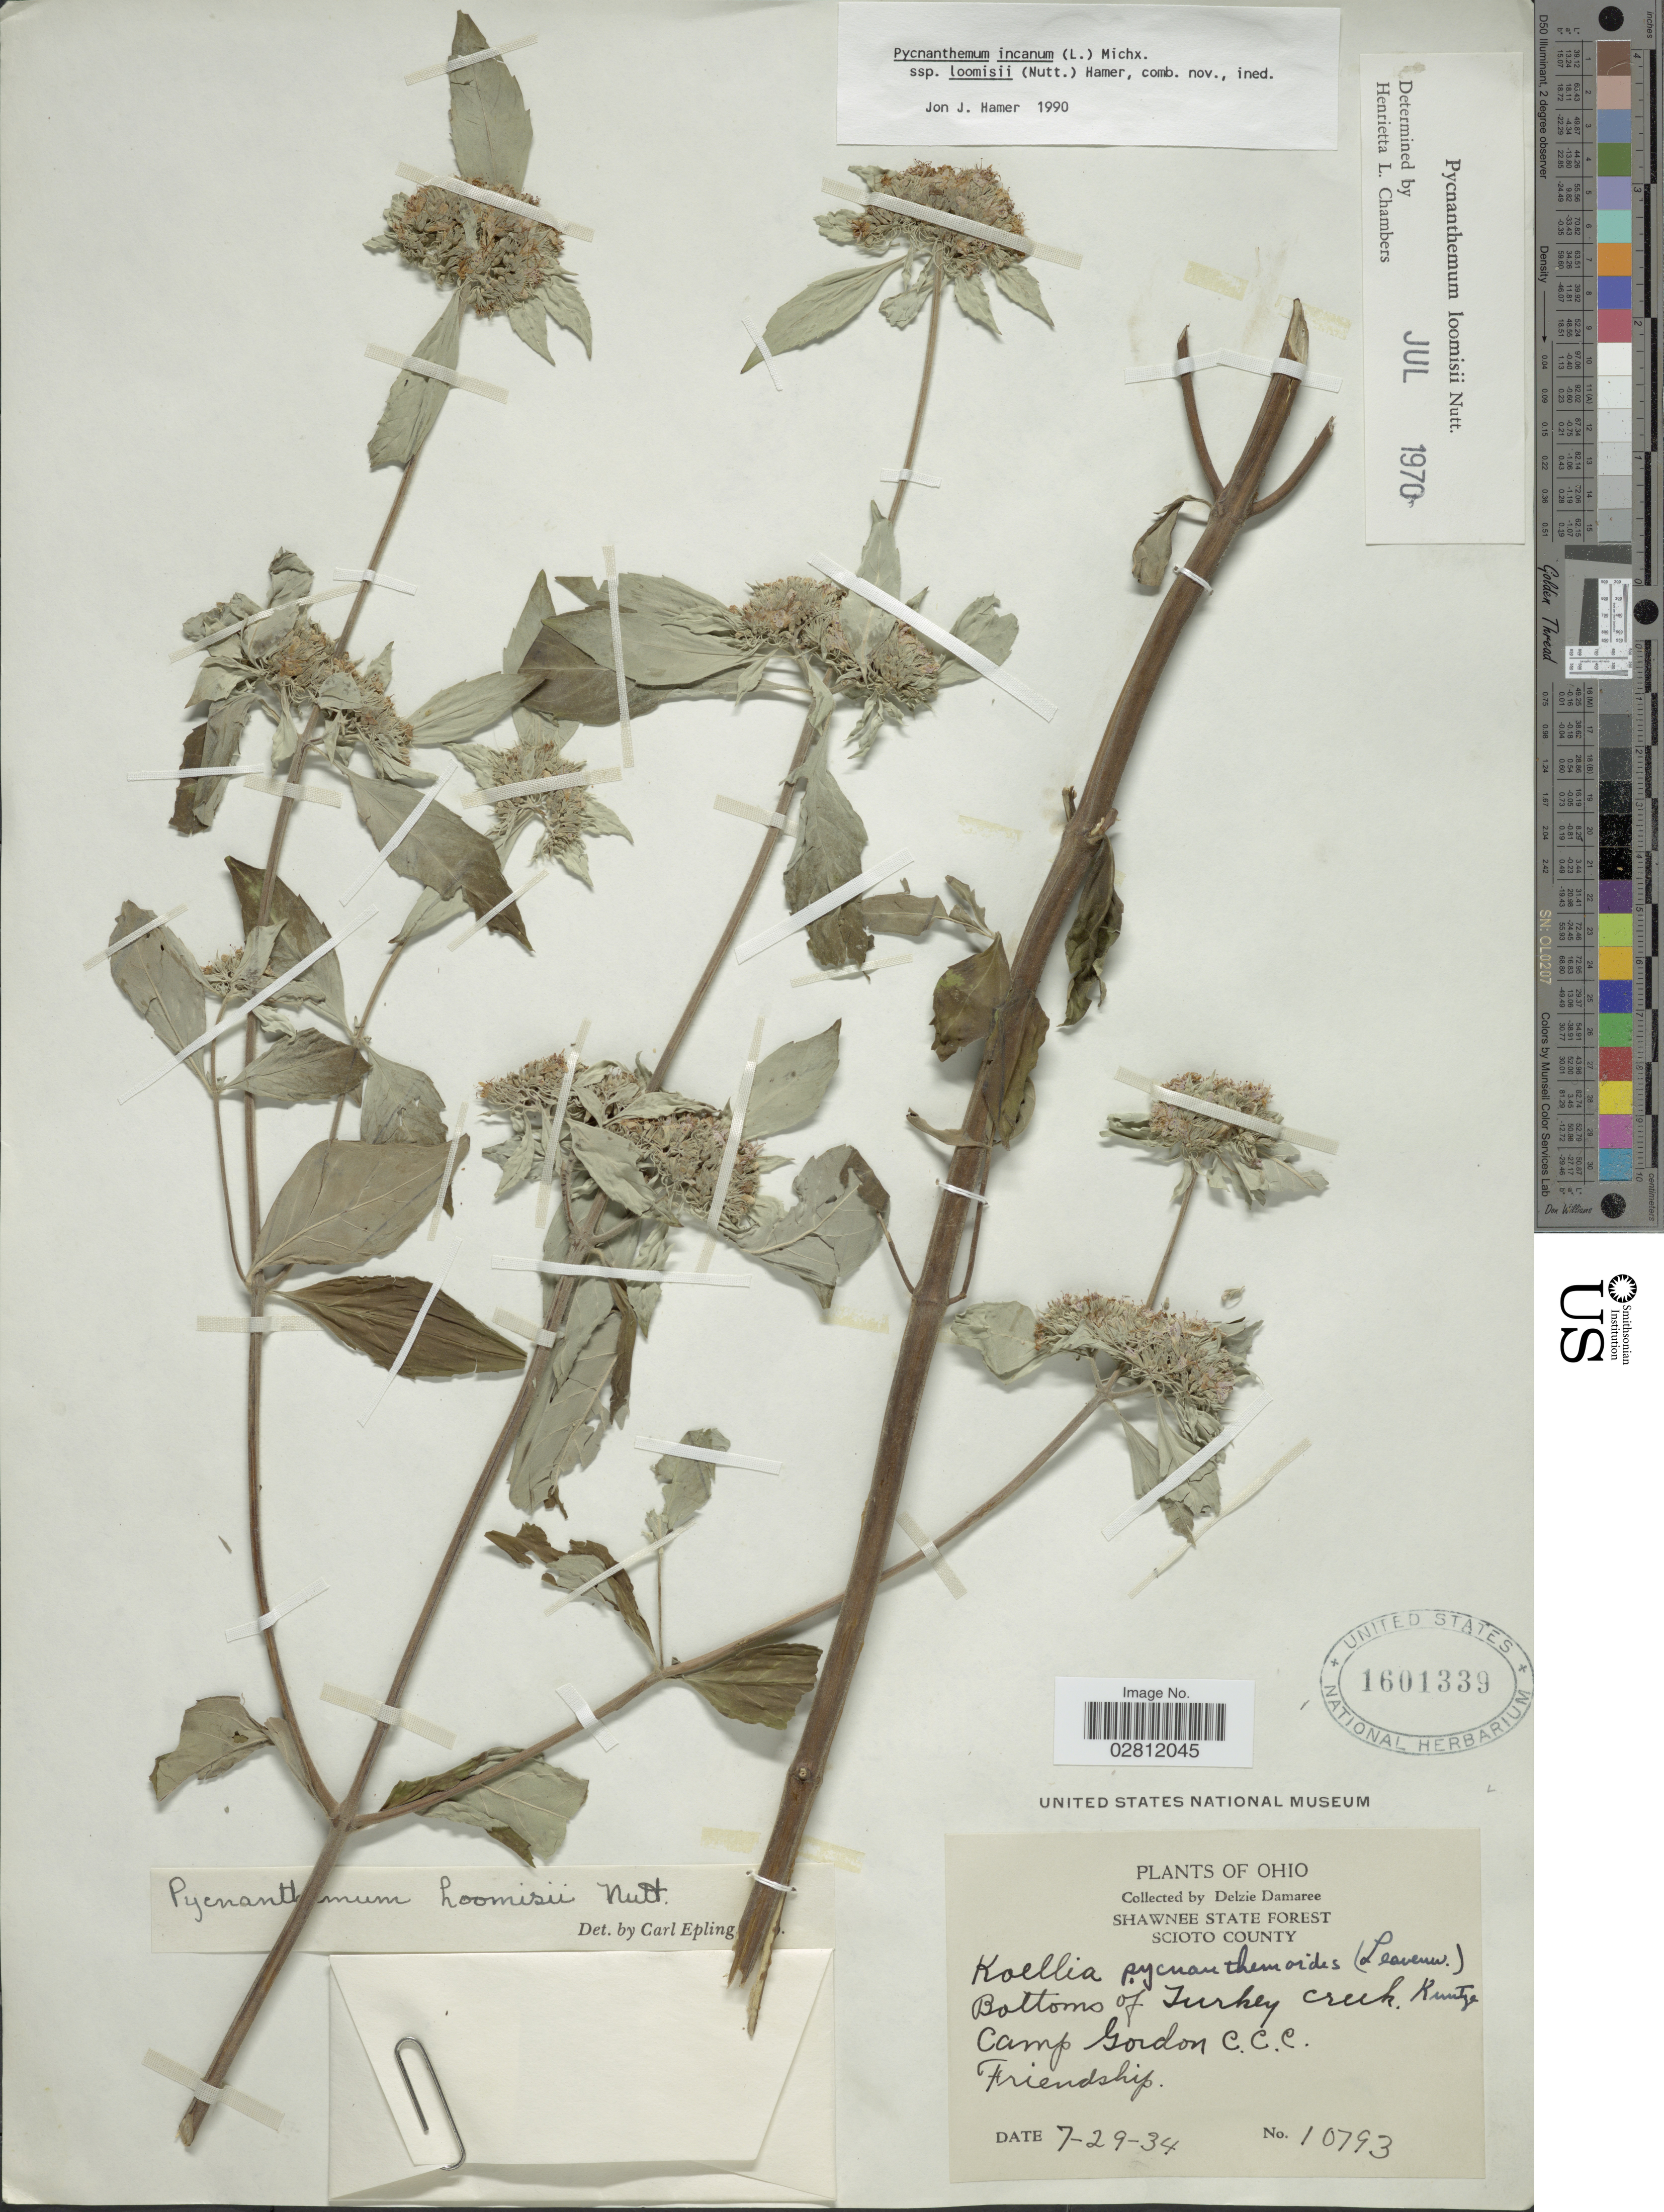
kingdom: Plantae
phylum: Tracheophyta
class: Magnoliopsida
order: Lamiales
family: Lamiaceae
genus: Pycnanthemum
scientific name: Pycnanthemum incanum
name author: (L.) Michx.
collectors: D. Demaree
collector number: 10793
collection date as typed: Transcribed d/m/y: 29/7/34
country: United States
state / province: Ohio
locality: Shawnee State Forest, Scioto County, Bottoms of Turkey Creek, Kuntze, Camp Gordon C.C.C., Friendship.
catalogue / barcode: US 1601339